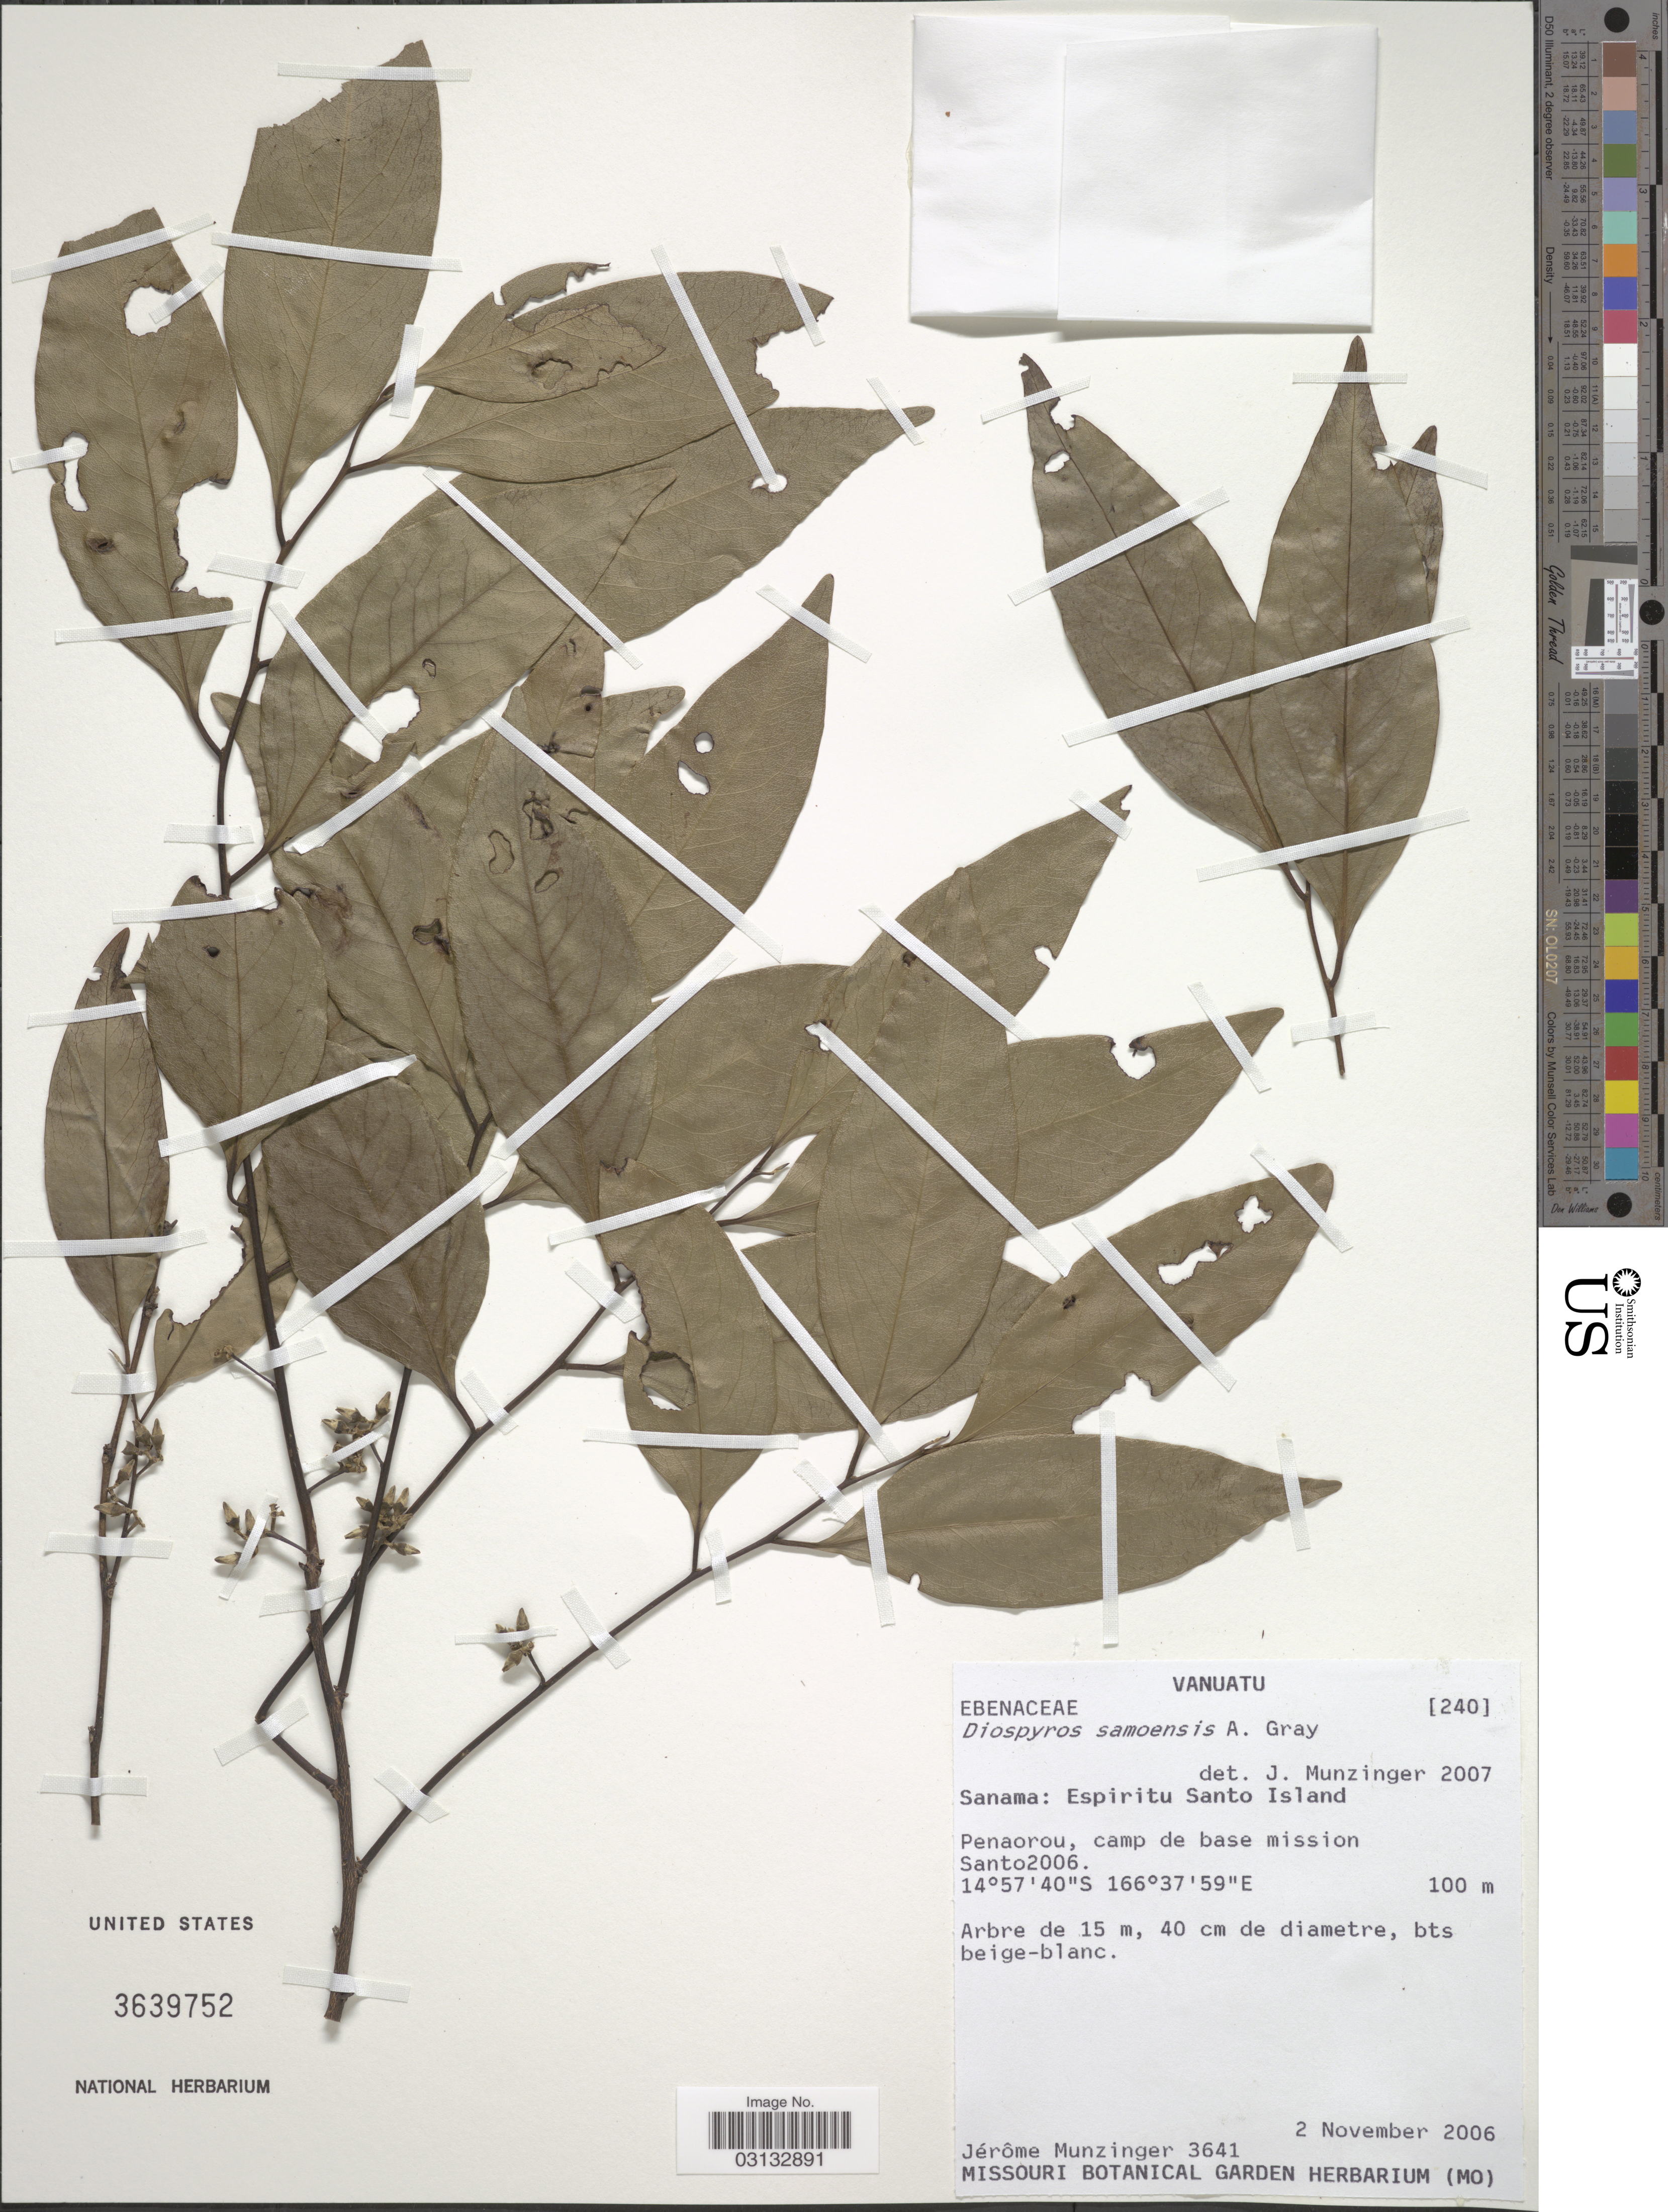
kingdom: Plantae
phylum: Tracheophyta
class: Magnoliopsida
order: Ericales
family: Ebenaceae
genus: Diospyros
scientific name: Diospyros samoensis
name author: A. Gray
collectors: J. K. Munzinger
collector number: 3641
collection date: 2006-11-02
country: Vanuatu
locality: Sanama: Espiritu Santo Island, Penaorou, camp de base mission Santo2006.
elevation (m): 100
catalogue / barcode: US 3639752